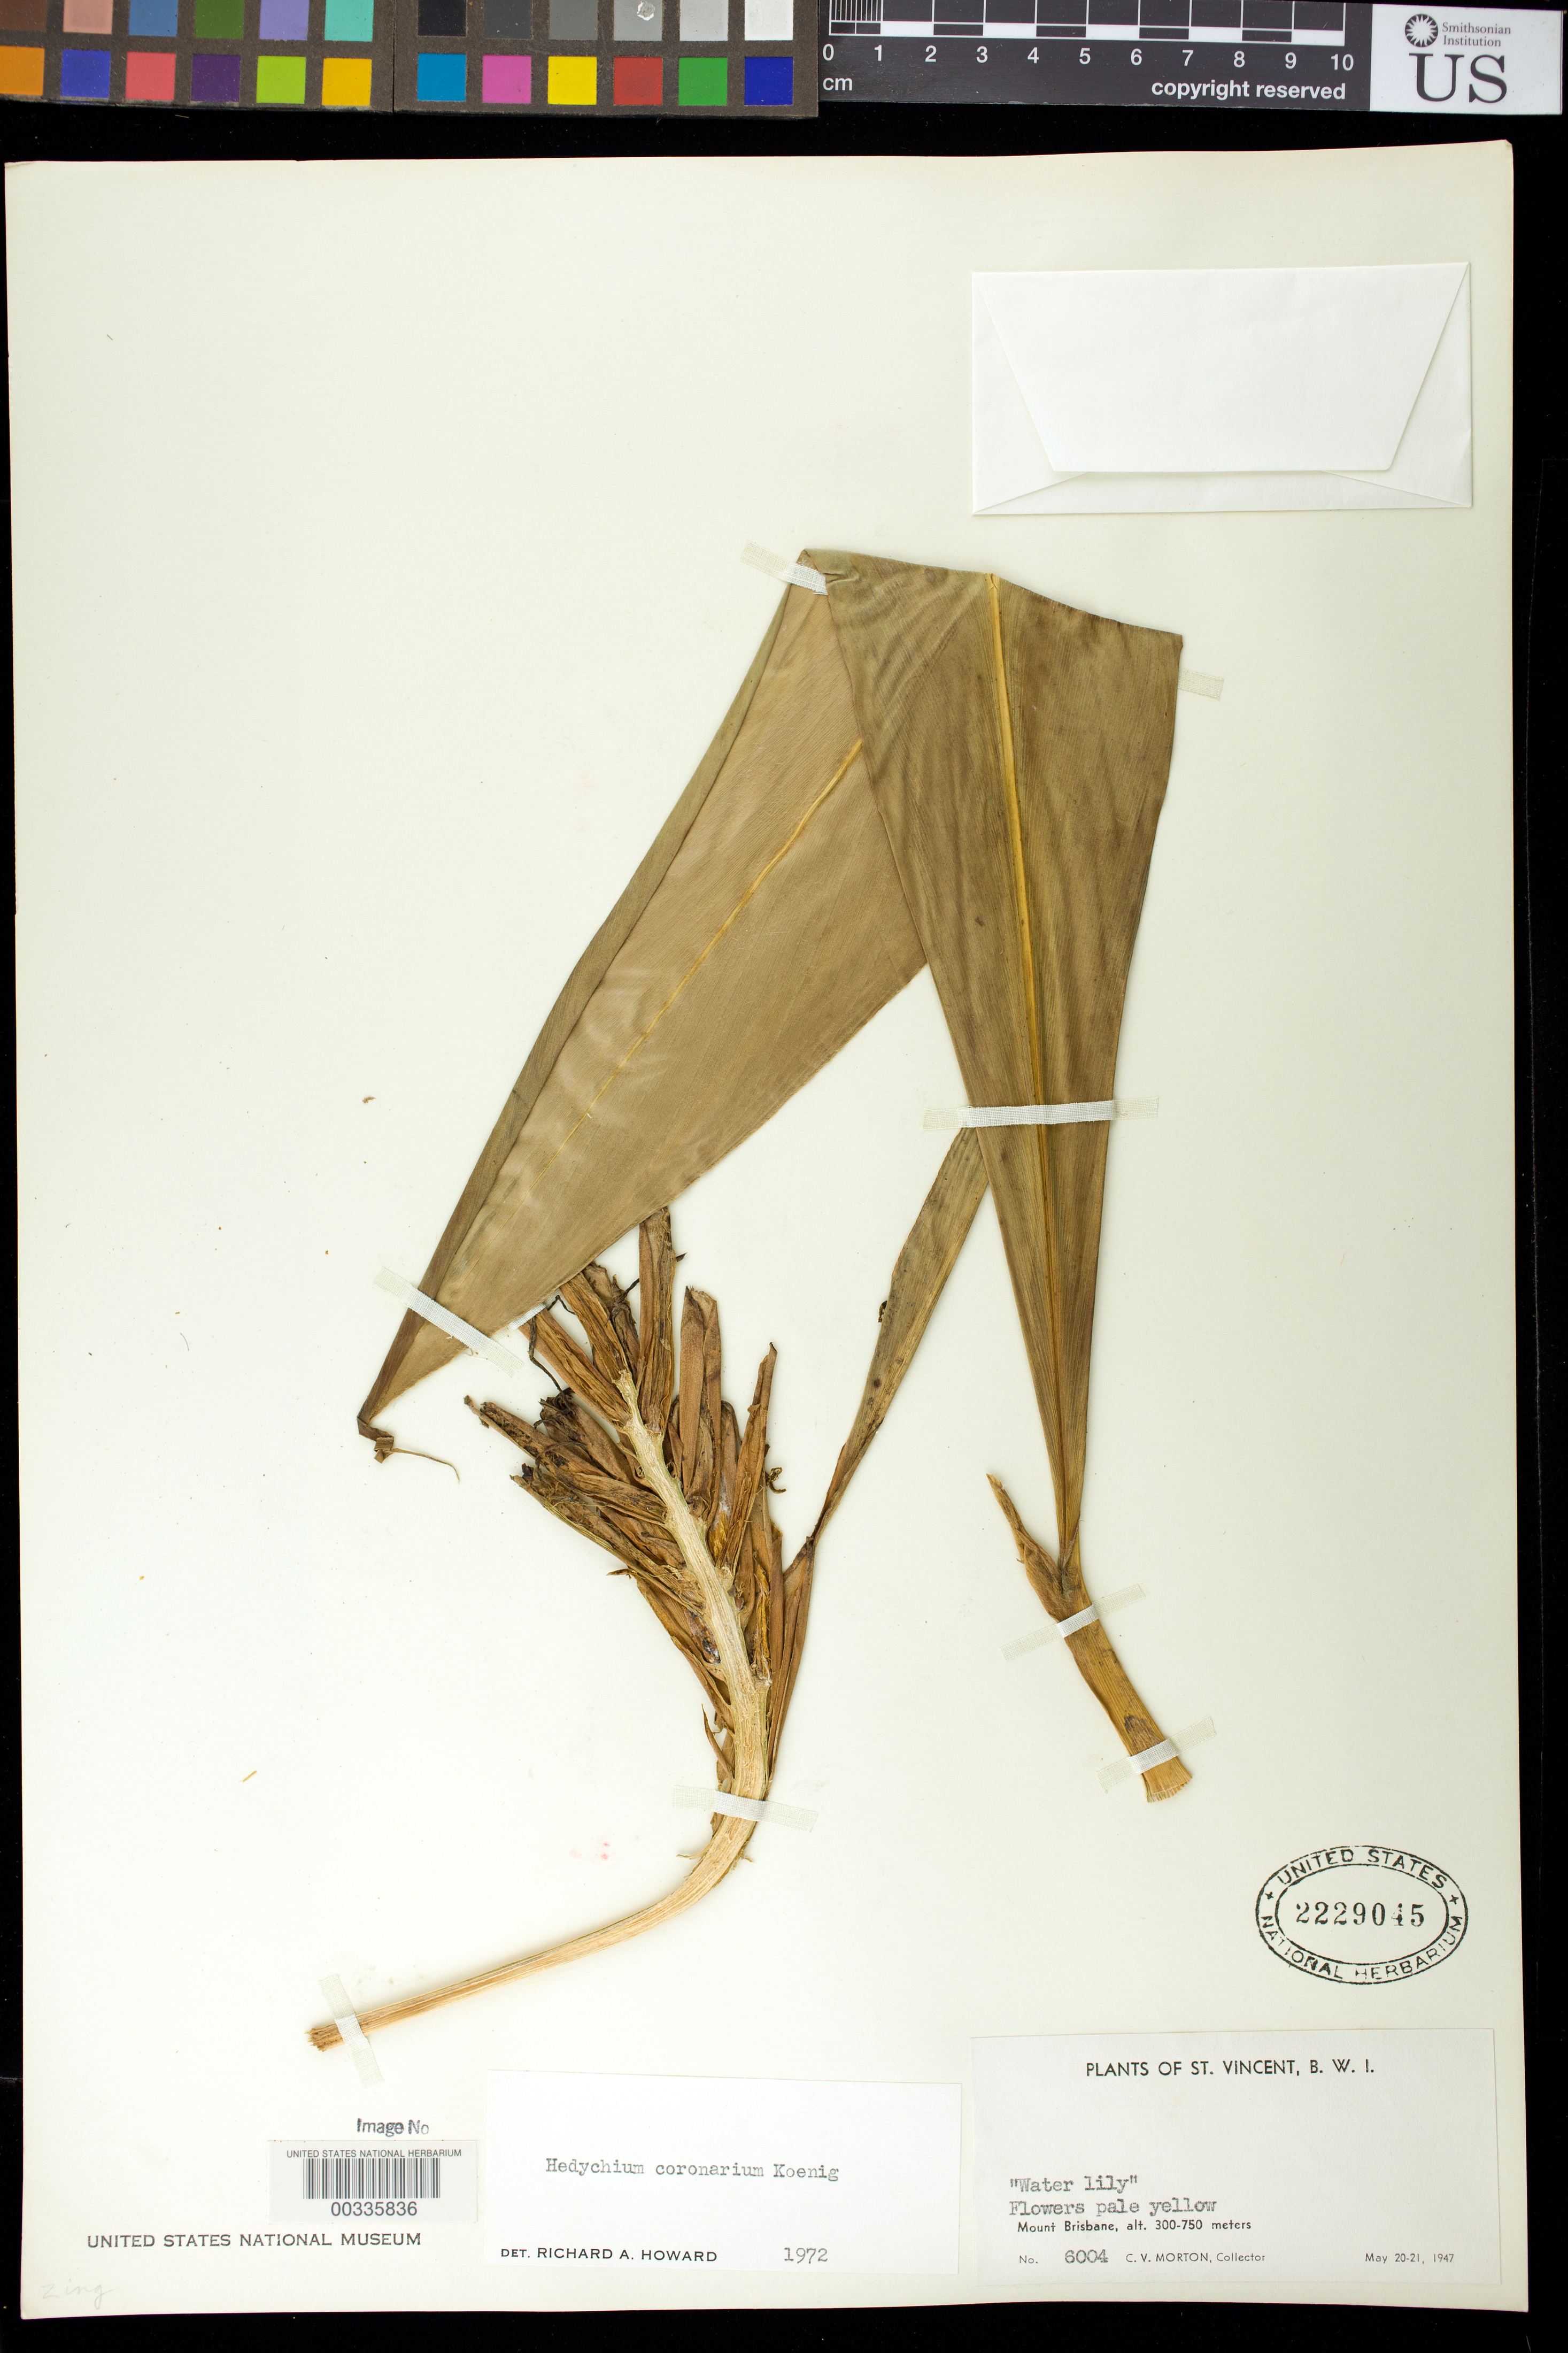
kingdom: Plantae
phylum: Tracheophyta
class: Liliopsida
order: Zingiberales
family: Zingiberaceae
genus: Hedychium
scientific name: Hedychium coronarium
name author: J. Koenig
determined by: Howard, R. A.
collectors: C. V. Morton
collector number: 6004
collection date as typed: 20 May 1947 to 21 May 1947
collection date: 1947-05-20/1947-05-21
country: St. Vincent - Grenadines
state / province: Saint David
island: St. Vincent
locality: Mount brisbane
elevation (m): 300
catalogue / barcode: US 2229045